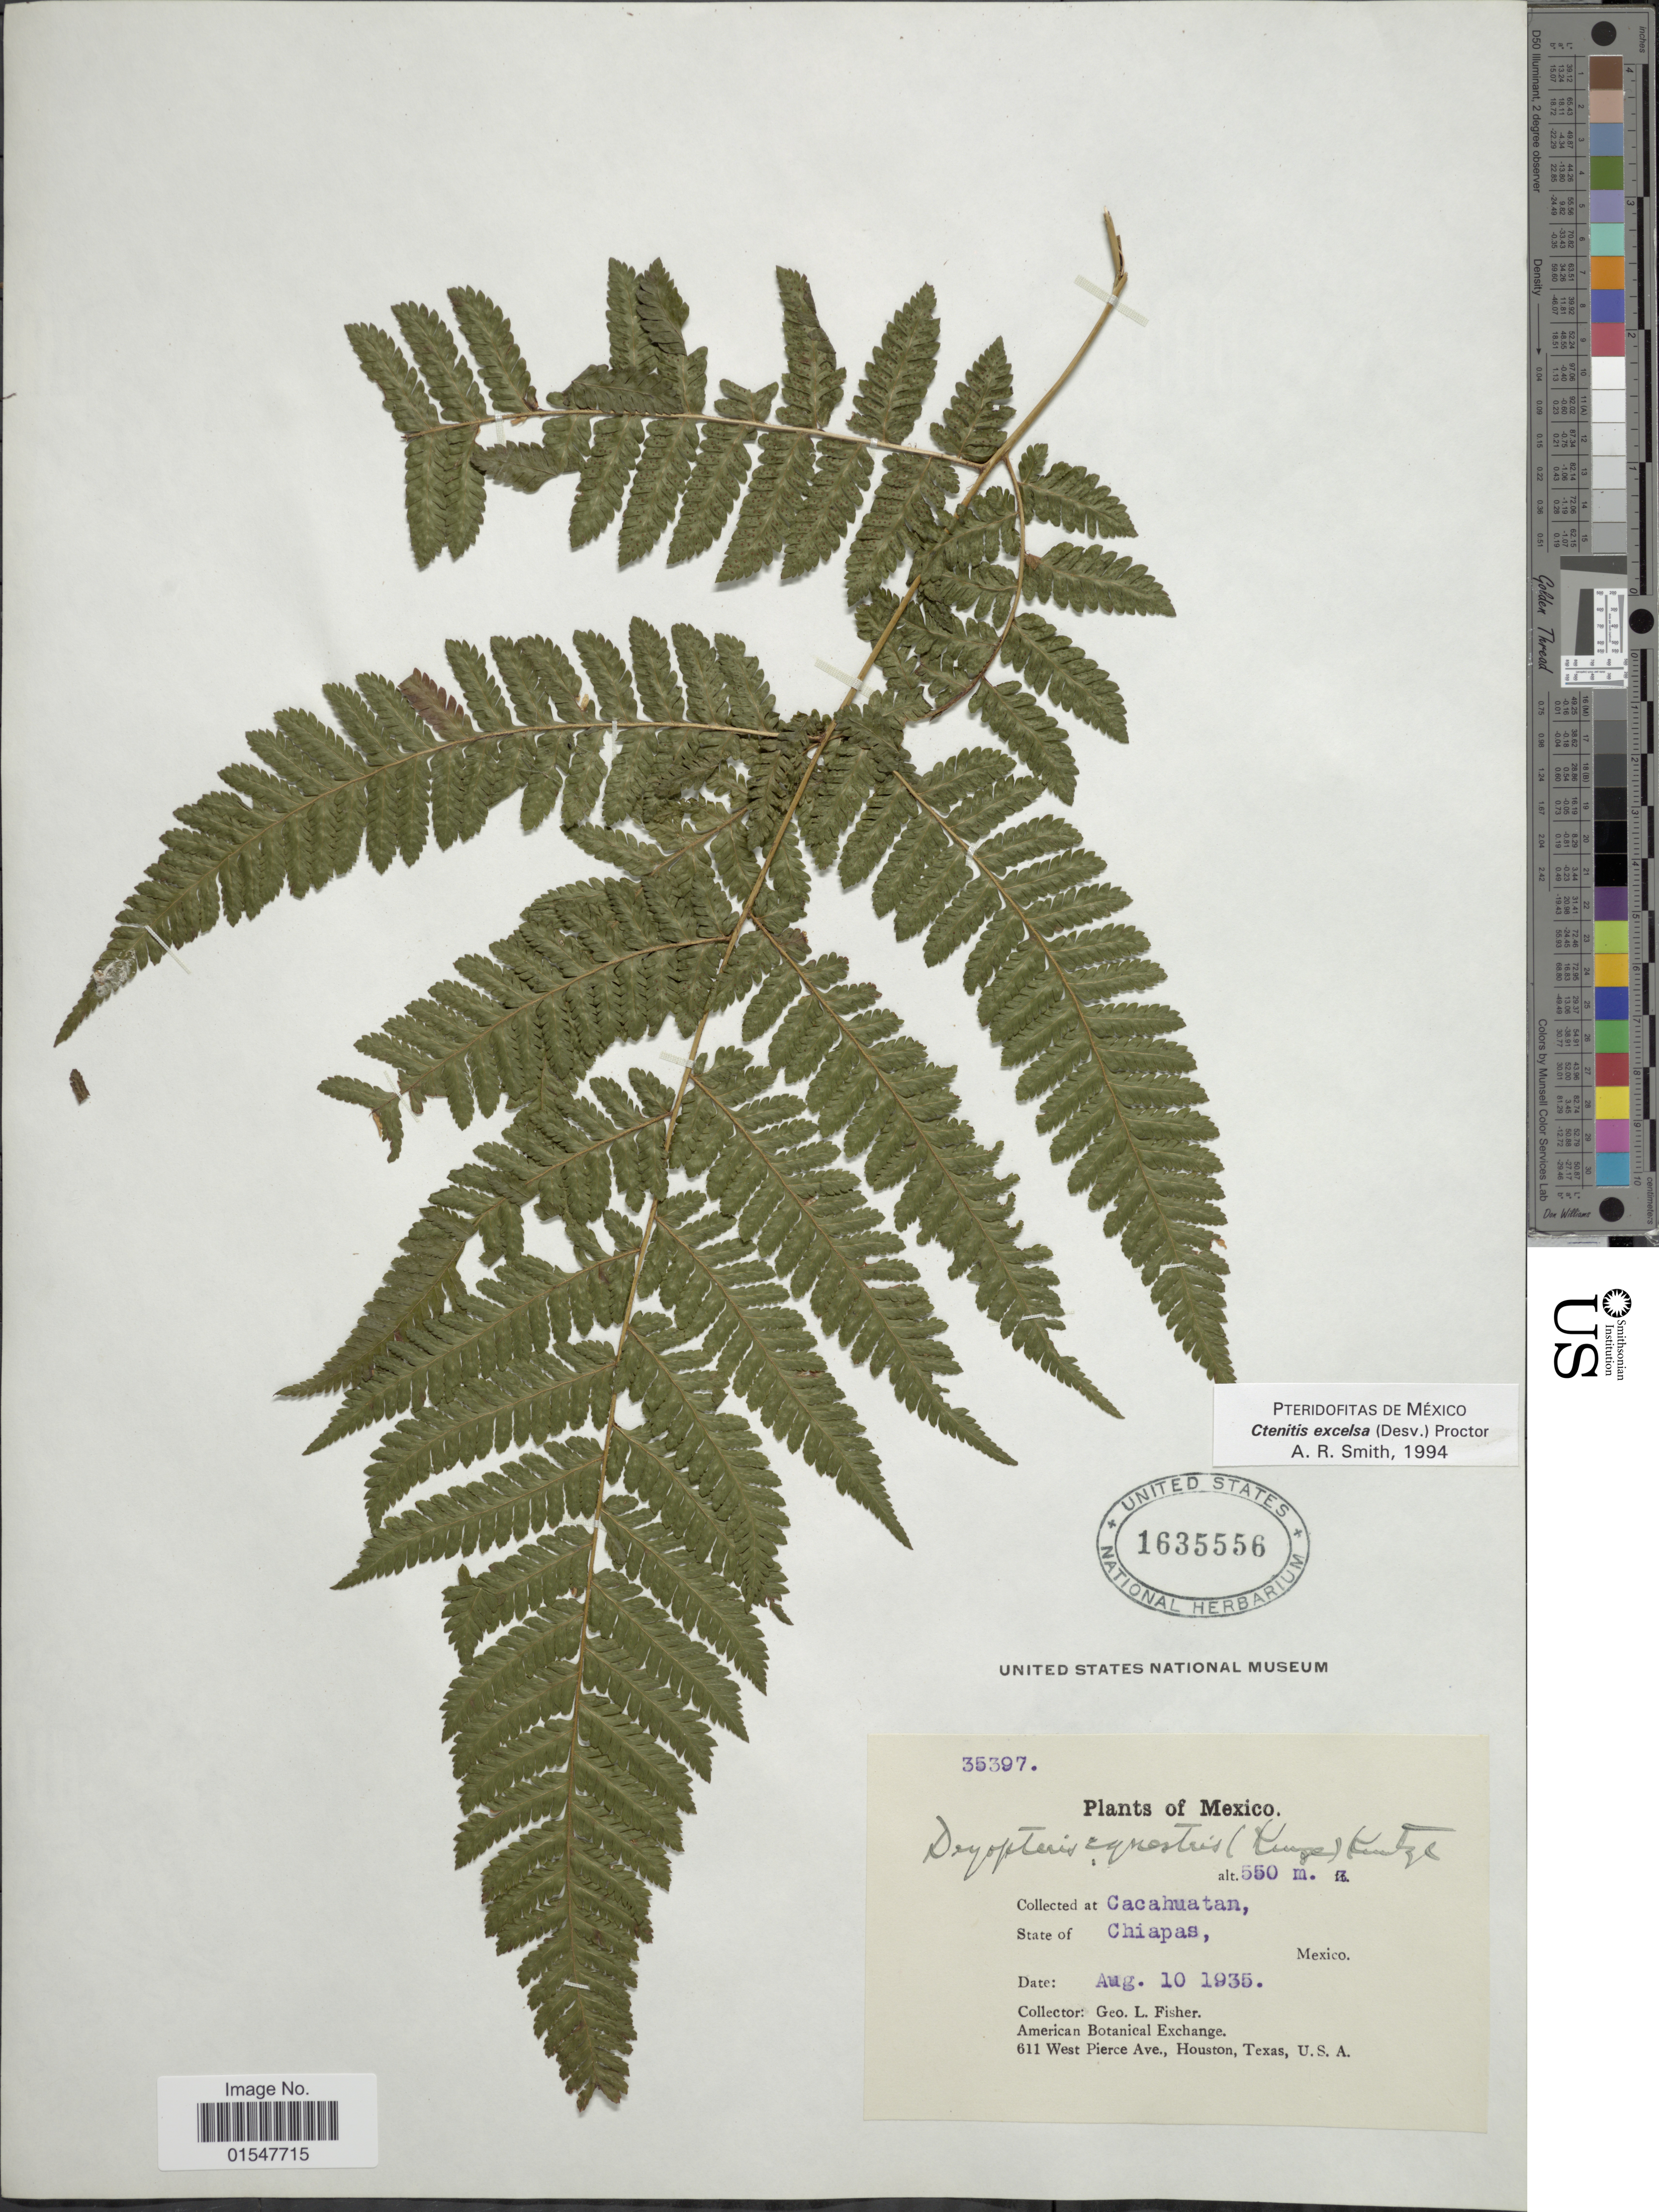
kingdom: Plantae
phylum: Tracheophyta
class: Polypodiopsida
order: Polypodiales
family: Dryopteridaceae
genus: Ctenitis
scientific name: Ctenitis excelsa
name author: (Desv.) Proctor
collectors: G. L. Fisher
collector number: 35397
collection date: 1935-08-10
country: Mexico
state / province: Chiapas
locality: Collected at cacahuatan, State of Chiapas, Mexico.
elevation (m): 550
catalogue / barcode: US 1635556